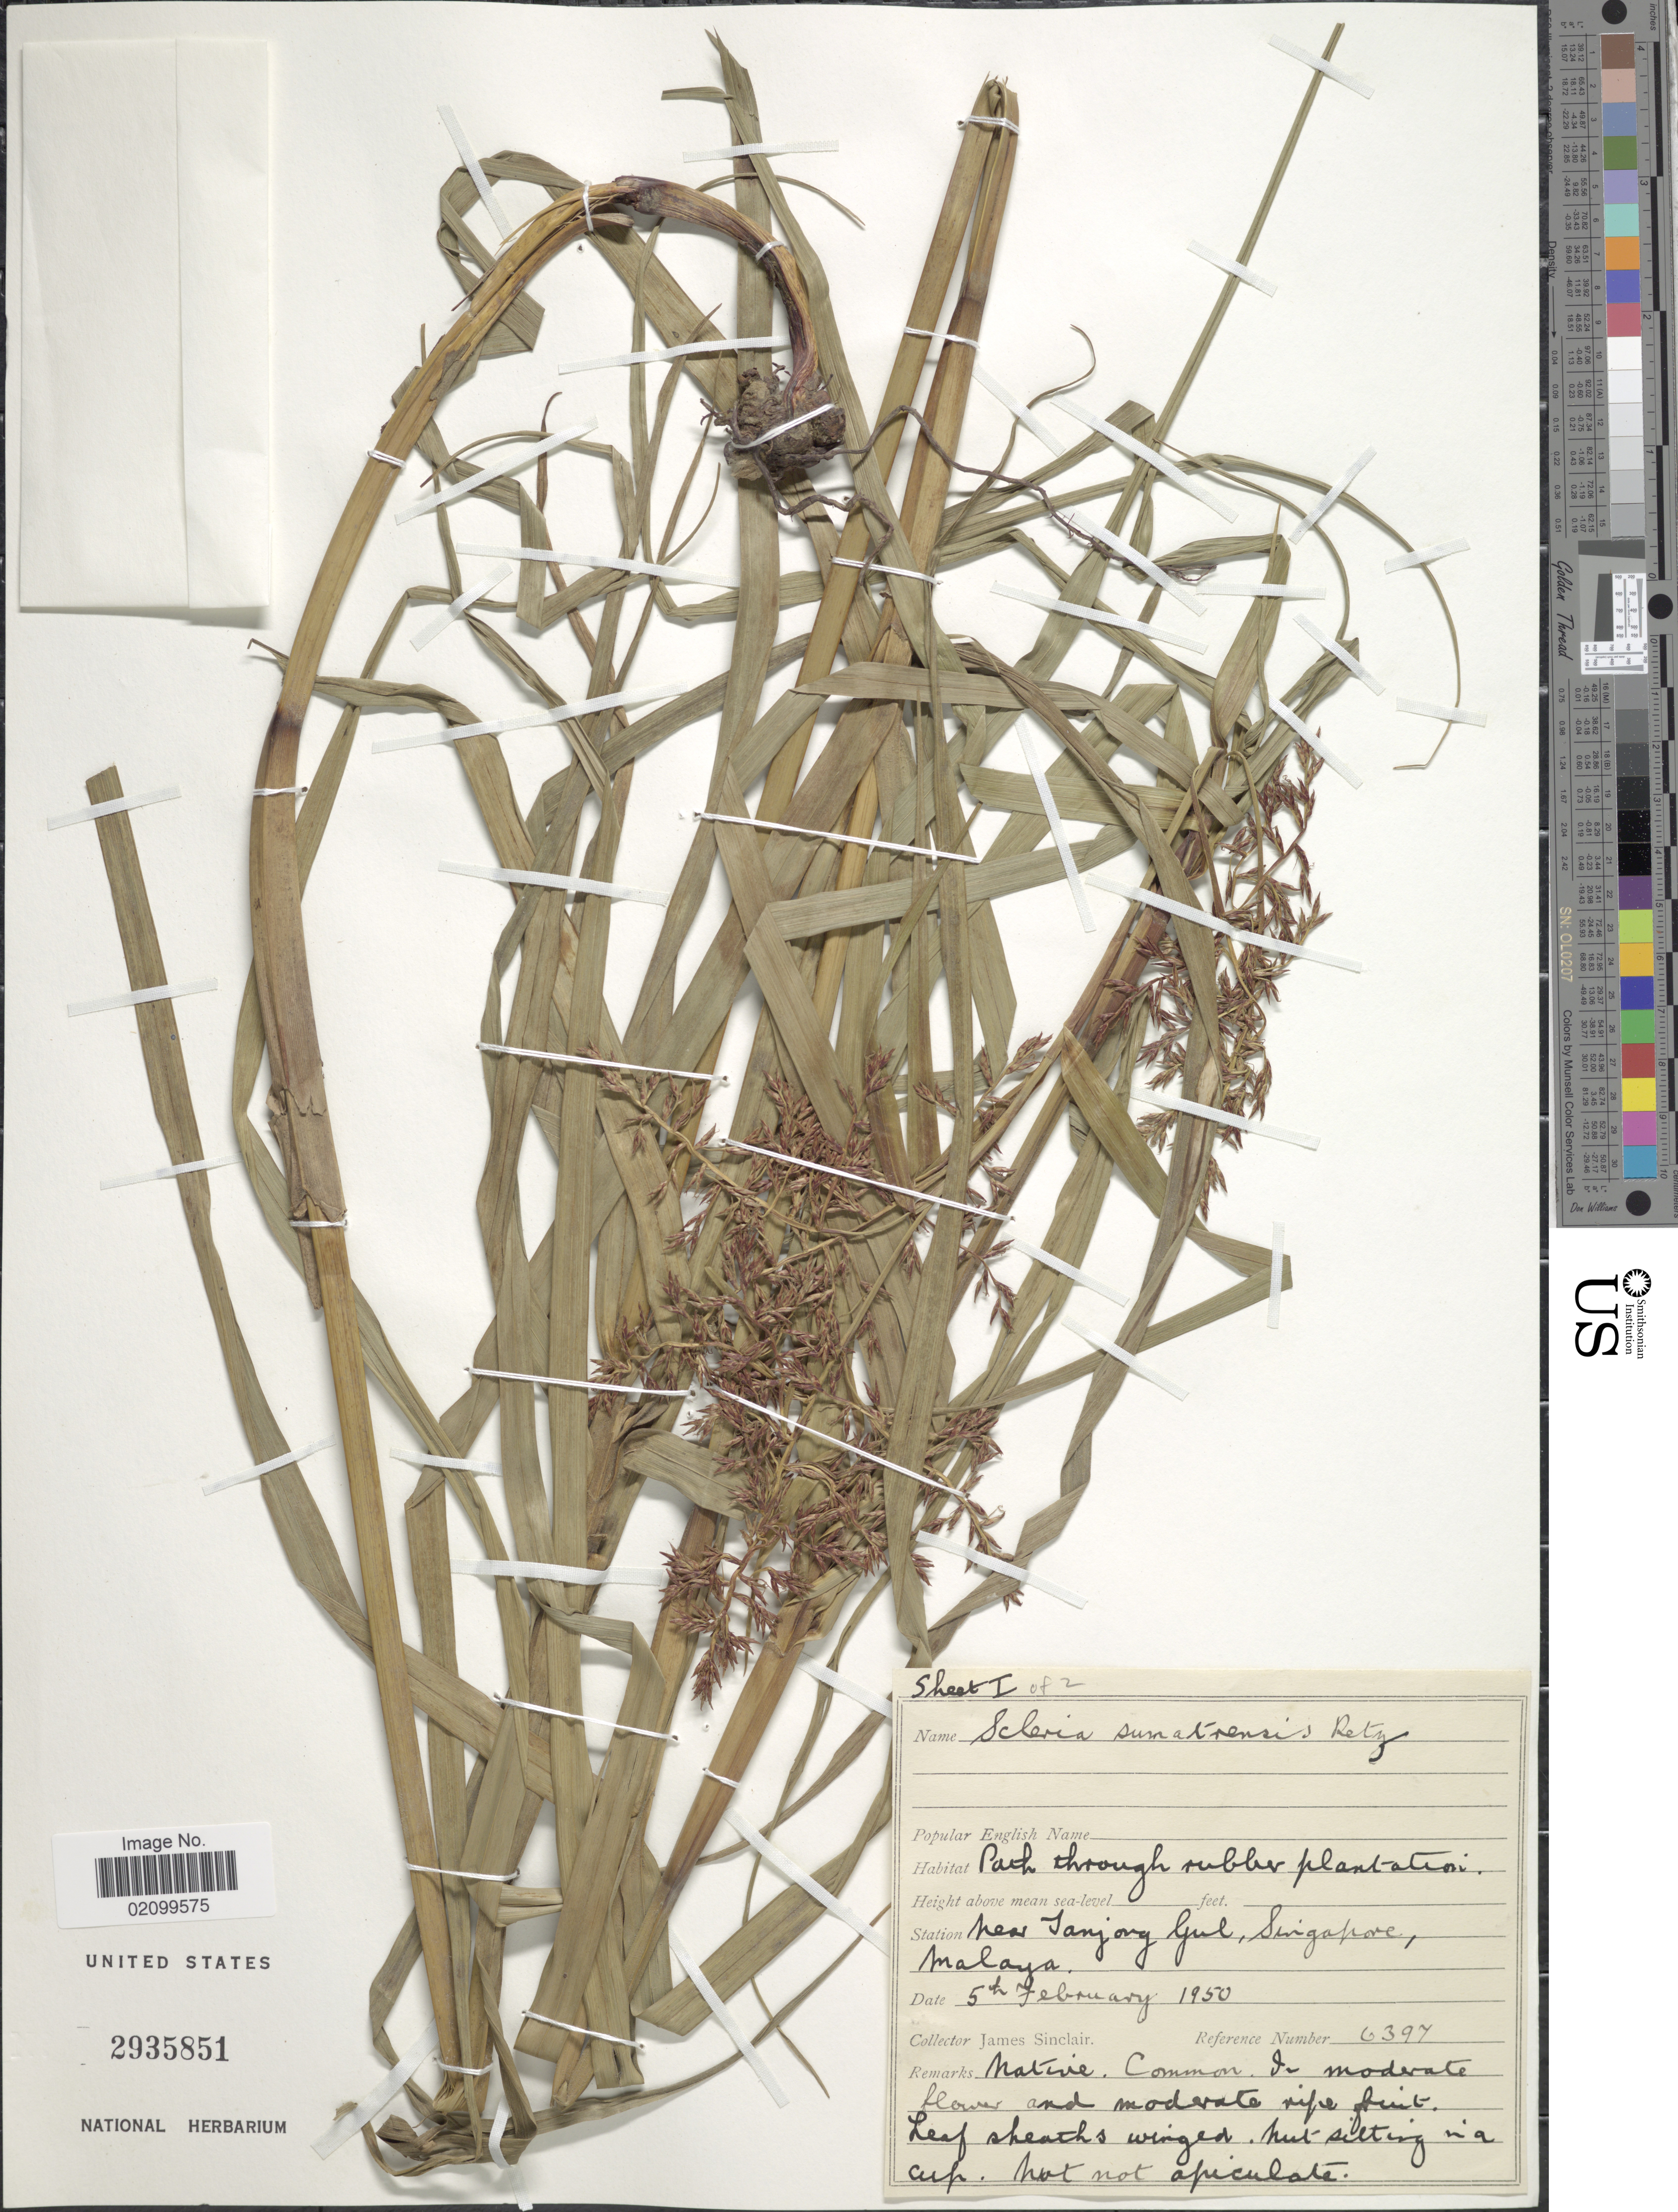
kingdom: Plantae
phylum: Tracheophyta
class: Liliopsida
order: Poales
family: Cyperaceae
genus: Scleria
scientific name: Scleria sumatrensis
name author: Retz.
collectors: J. Sinclair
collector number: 6397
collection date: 1950-02-05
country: Singapore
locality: Near Tanjong Gul, Malaya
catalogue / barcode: US 2935851